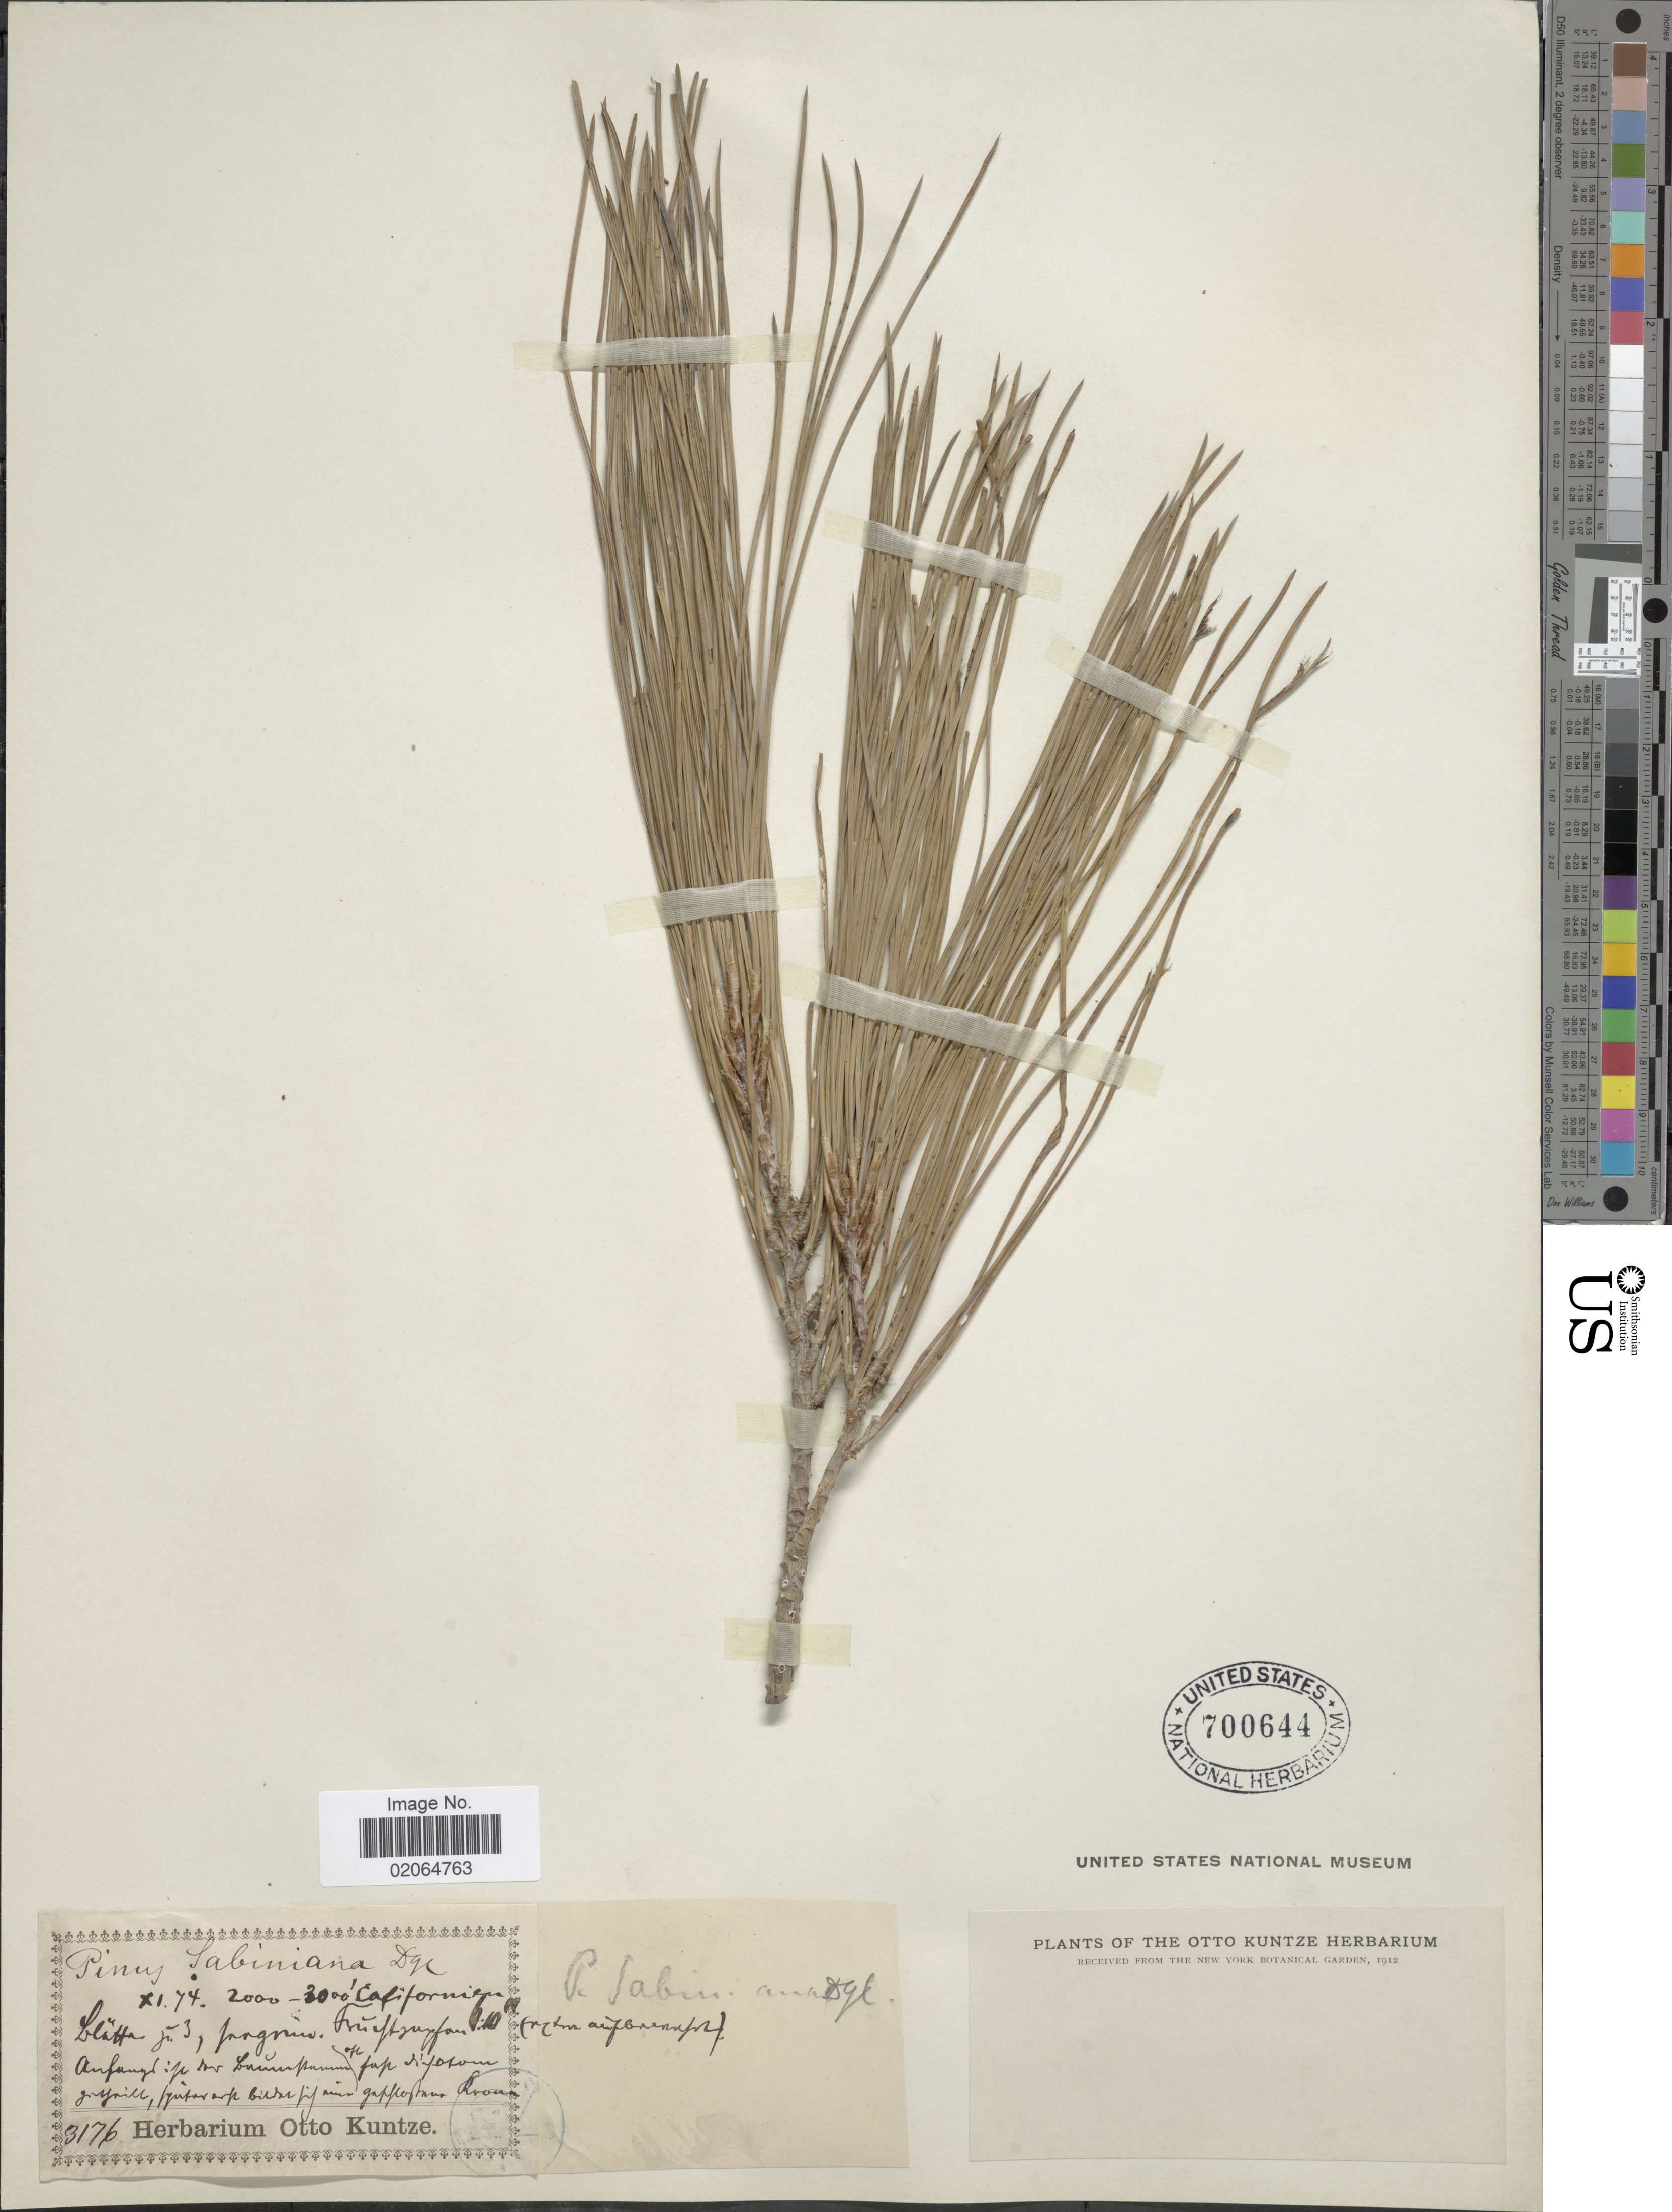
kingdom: Plantae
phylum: Tracheophyta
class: Pinopsida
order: Pinales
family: Pinaceae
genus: Pinus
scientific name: Pinus sabiniana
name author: Douglas ex D. Don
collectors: ex Herb. O. Kuntze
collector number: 3176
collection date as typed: Transcribed d/m/y: /11/74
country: United States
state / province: California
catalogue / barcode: US 700644